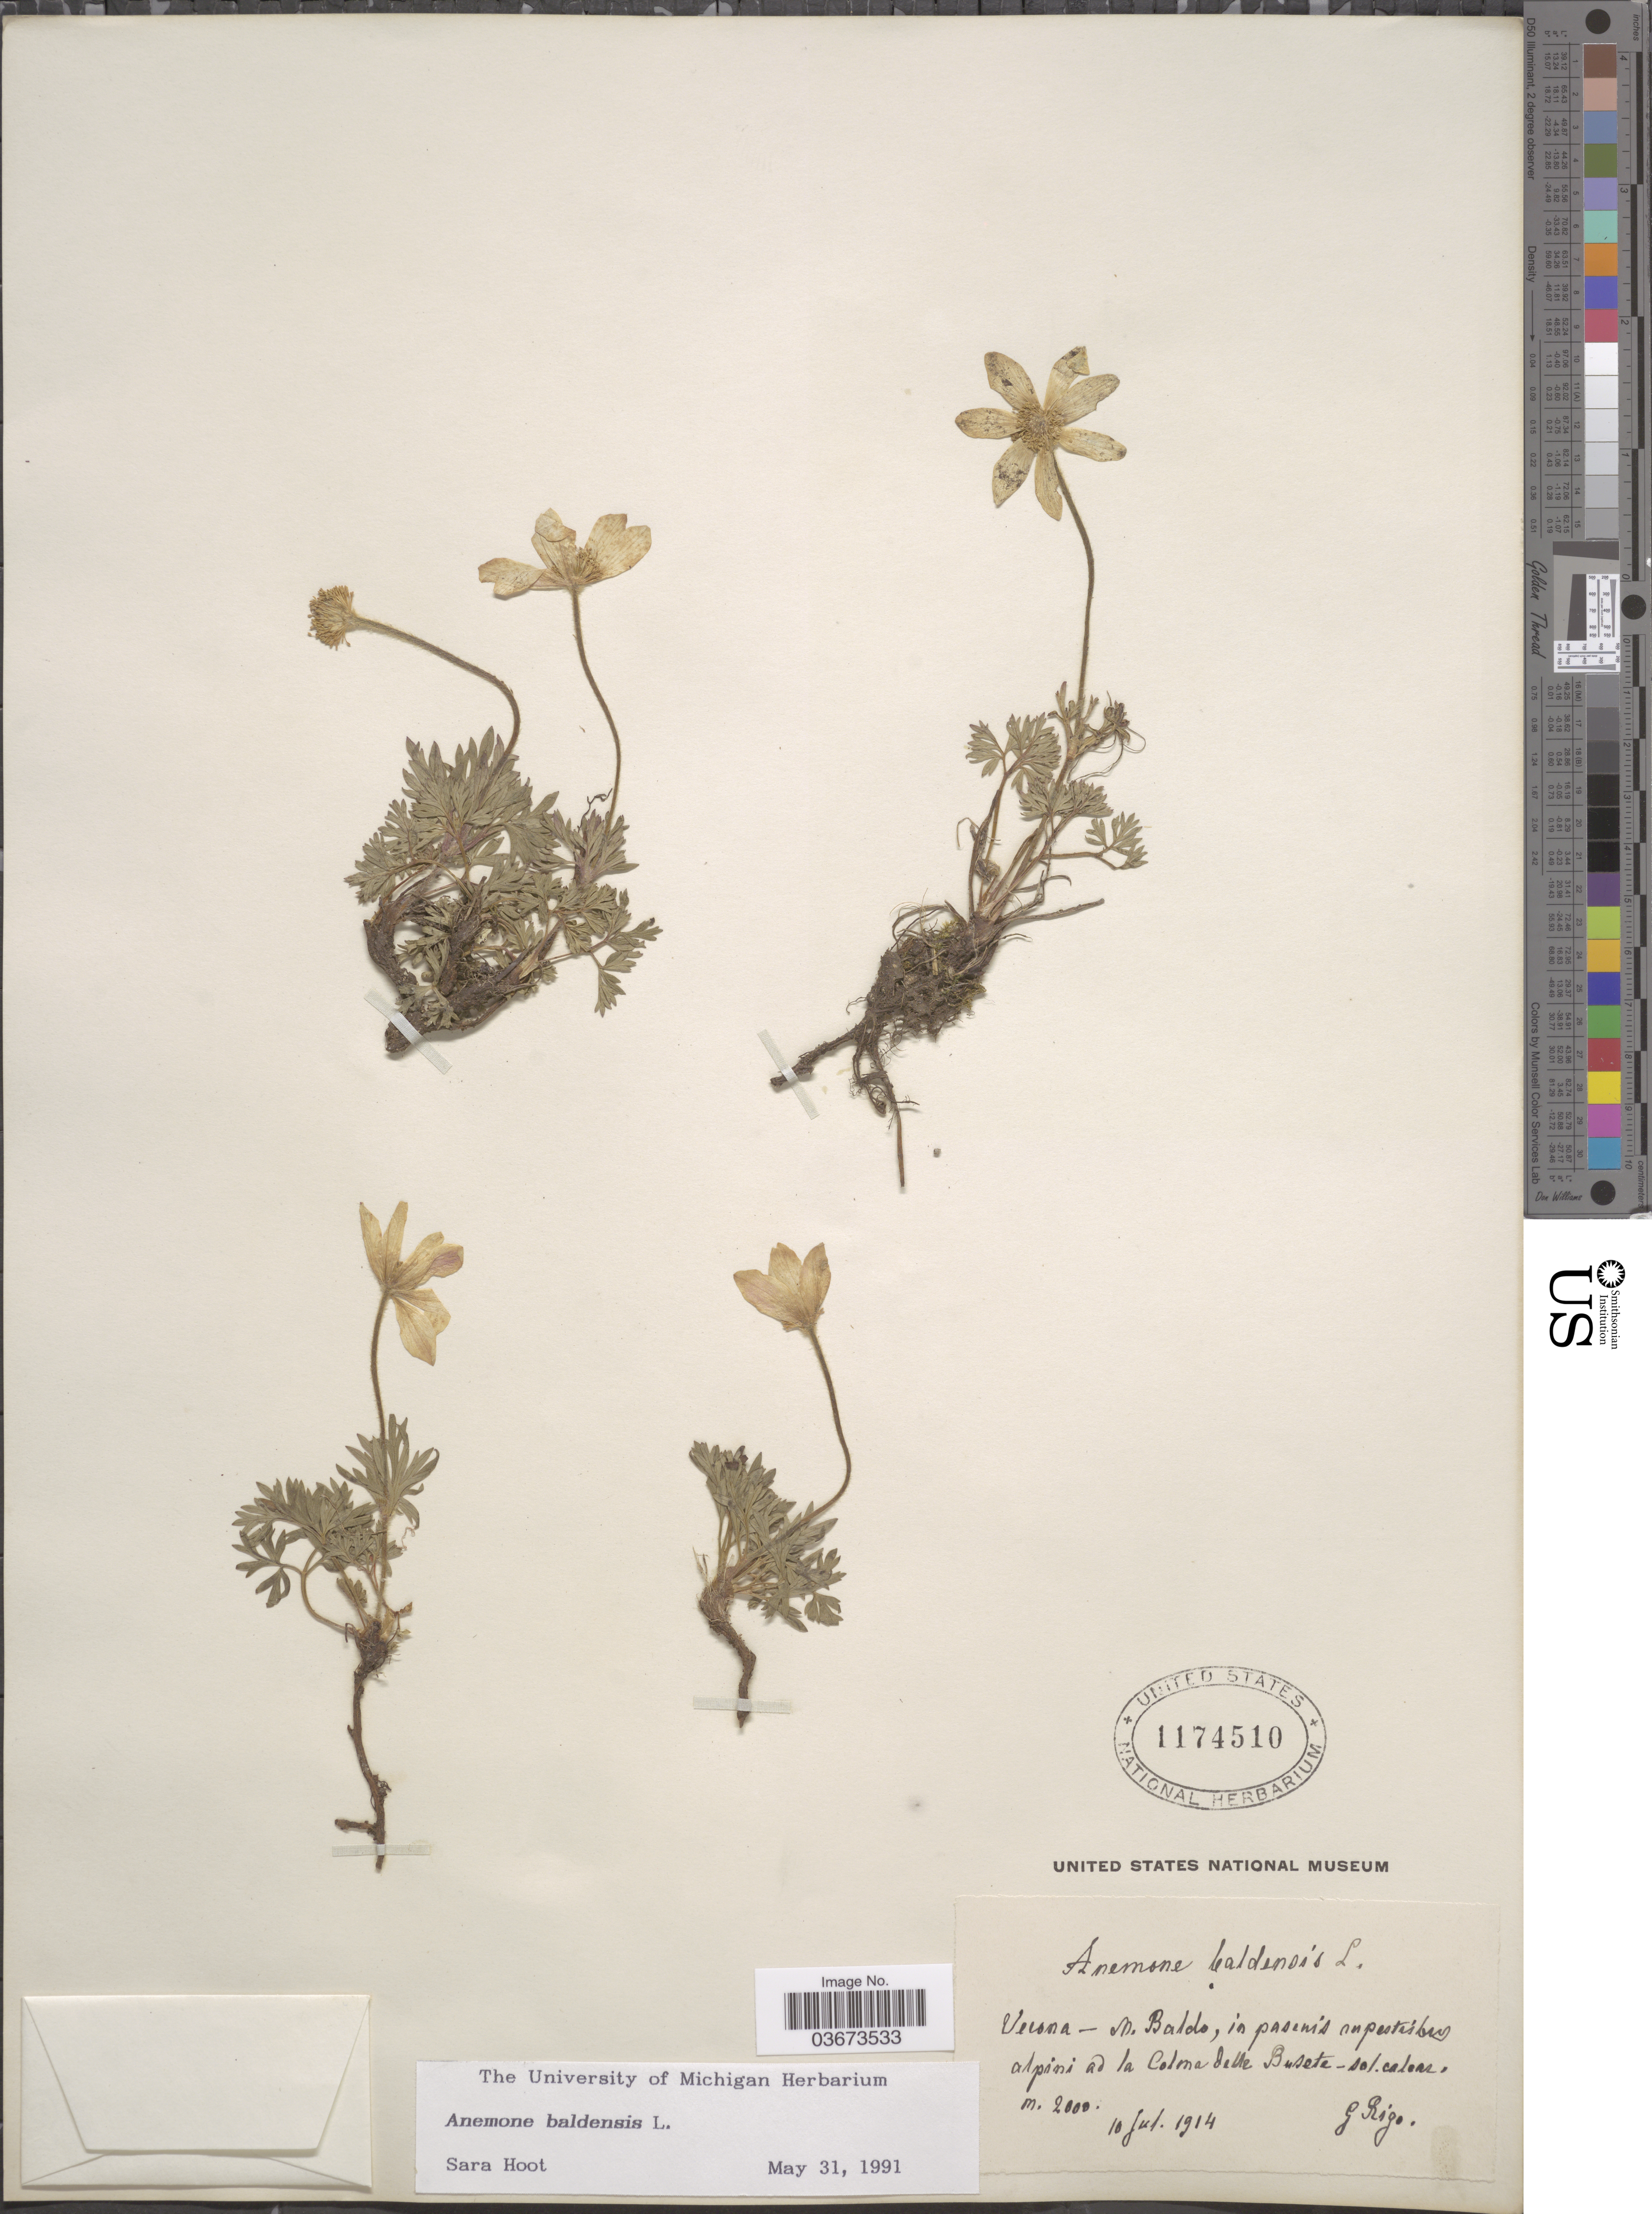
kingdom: Plantae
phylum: Tracheophyta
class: Magnoliopsida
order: Ranunculales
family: Ranunculaceae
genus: Anemone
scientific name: Anemone baldensis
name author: L.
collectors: G. Rigo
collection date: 1914-07-10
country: Italy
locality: Veesna-M. Baldo, in pasenis rupestribus alpini ad la Colma della Busete.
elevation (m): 2000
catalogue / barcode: US 1174510